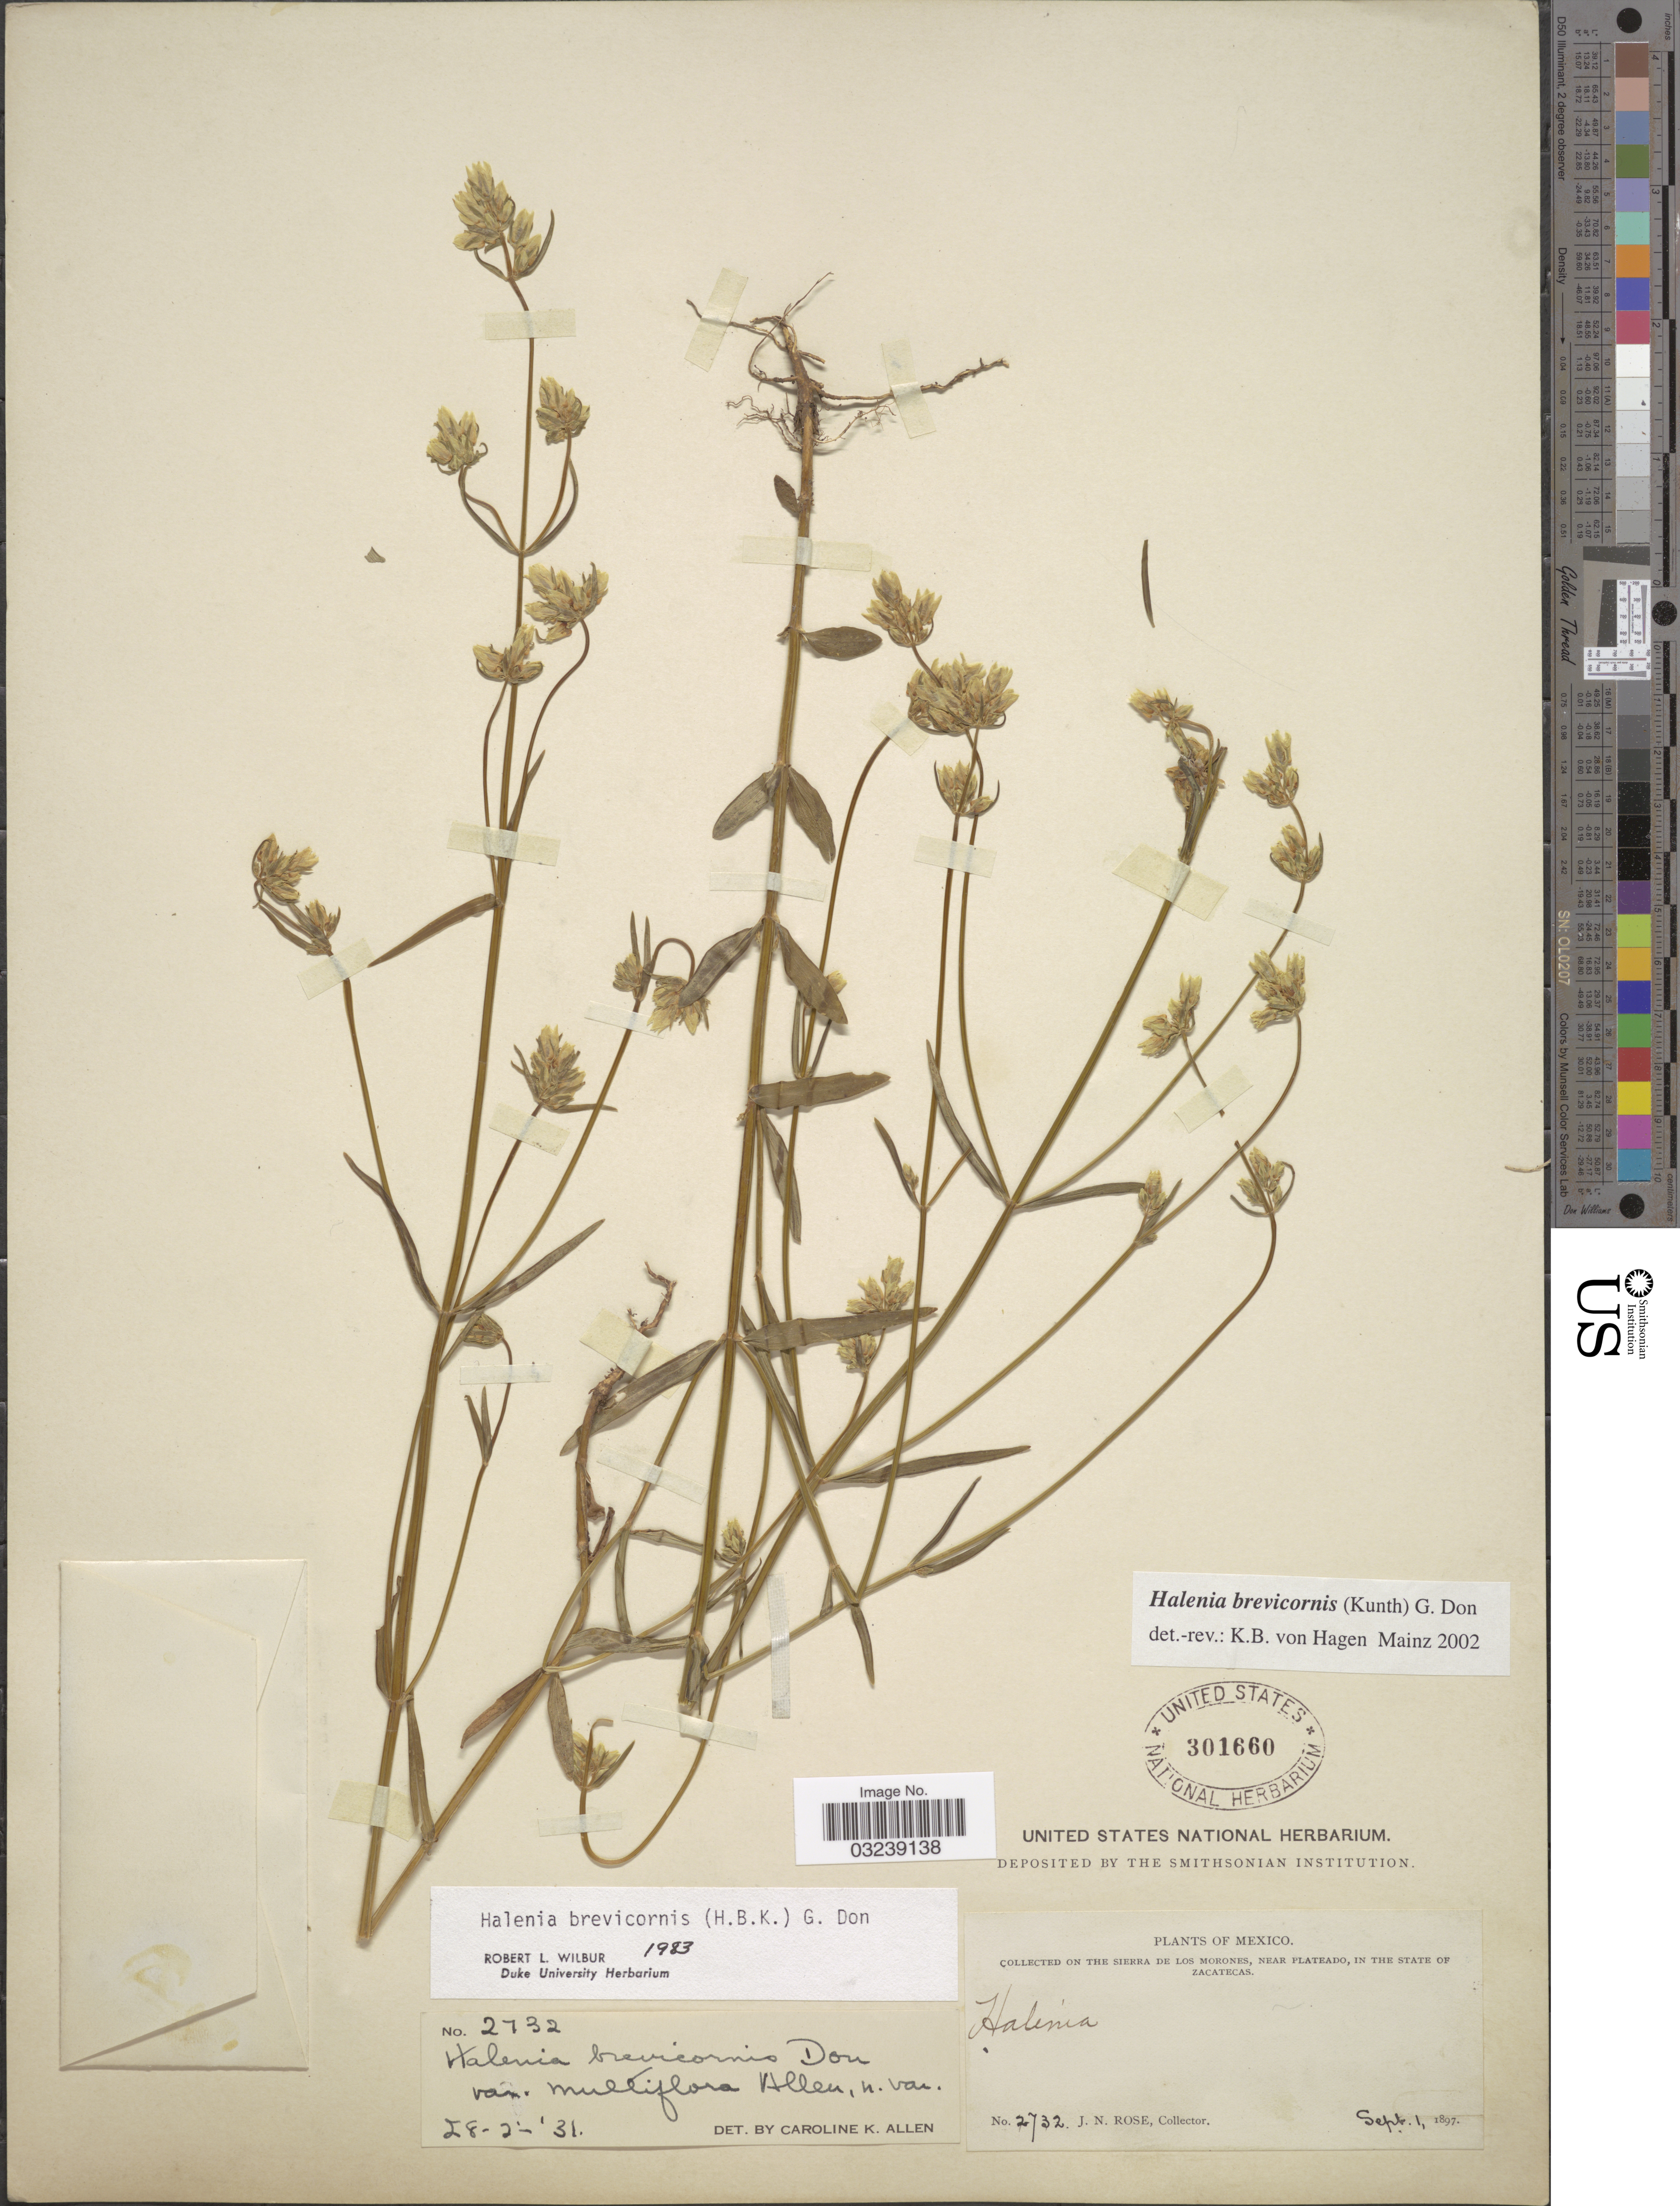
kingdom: Plantae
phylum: Tracheophyta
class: Magnoliopsida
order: Gentianales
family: Gentianaceae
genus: Halenia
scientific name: Halenia brevicornis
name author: (Kunth) G. Don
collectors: J. N. Rose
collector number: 2732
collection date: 1897-09-01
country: Mexico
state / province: Zacatecas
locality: Collected on the Sierra de Los Morones, near Plateado.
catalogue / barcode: US 301660